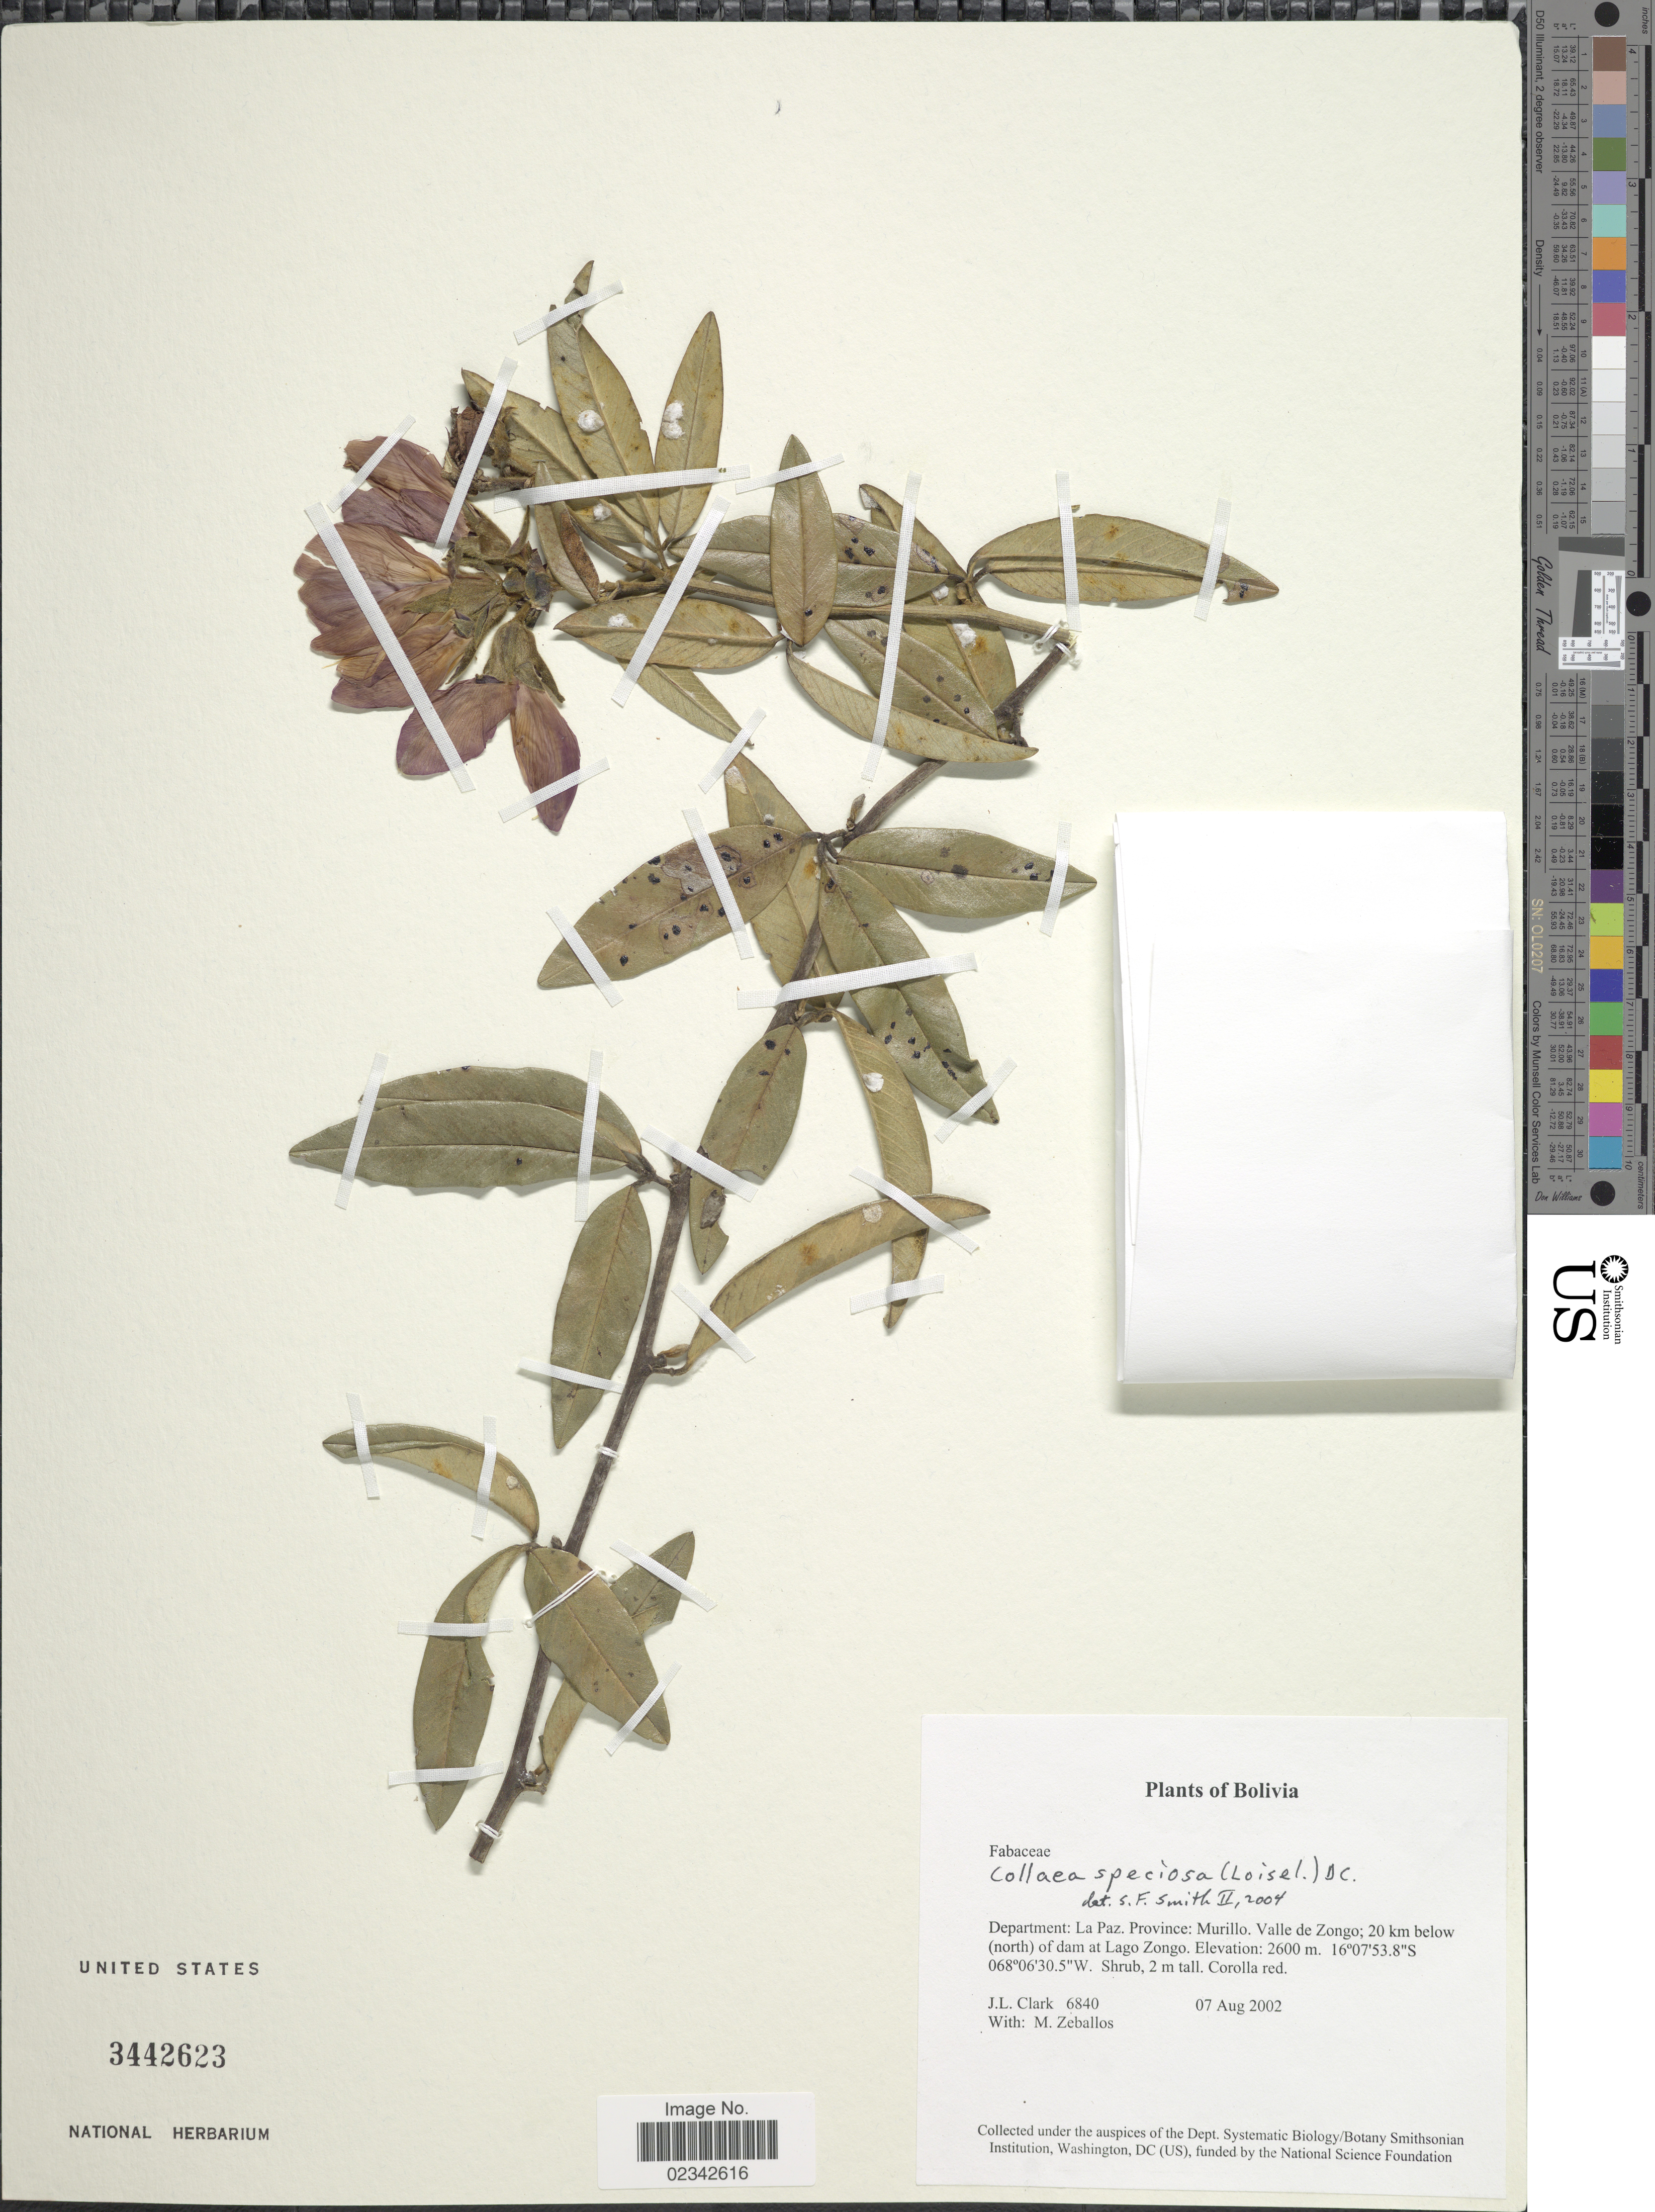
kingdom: Plantae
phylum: Tracheophyta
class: Magnoliopsida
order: Fabales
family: Fabaceae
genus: Collaea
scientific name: Collaea speciosa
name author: (Loisel.) DC.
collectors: J. L. Clark & M. Zeballos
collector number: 6840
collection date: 2002-08-07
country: Bolivia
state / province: La Paz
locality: Province: Murillo, Valle de Zongo; 20 km below (north) of dam at Lago Zongo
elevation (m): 2600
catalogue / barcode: US 3442623